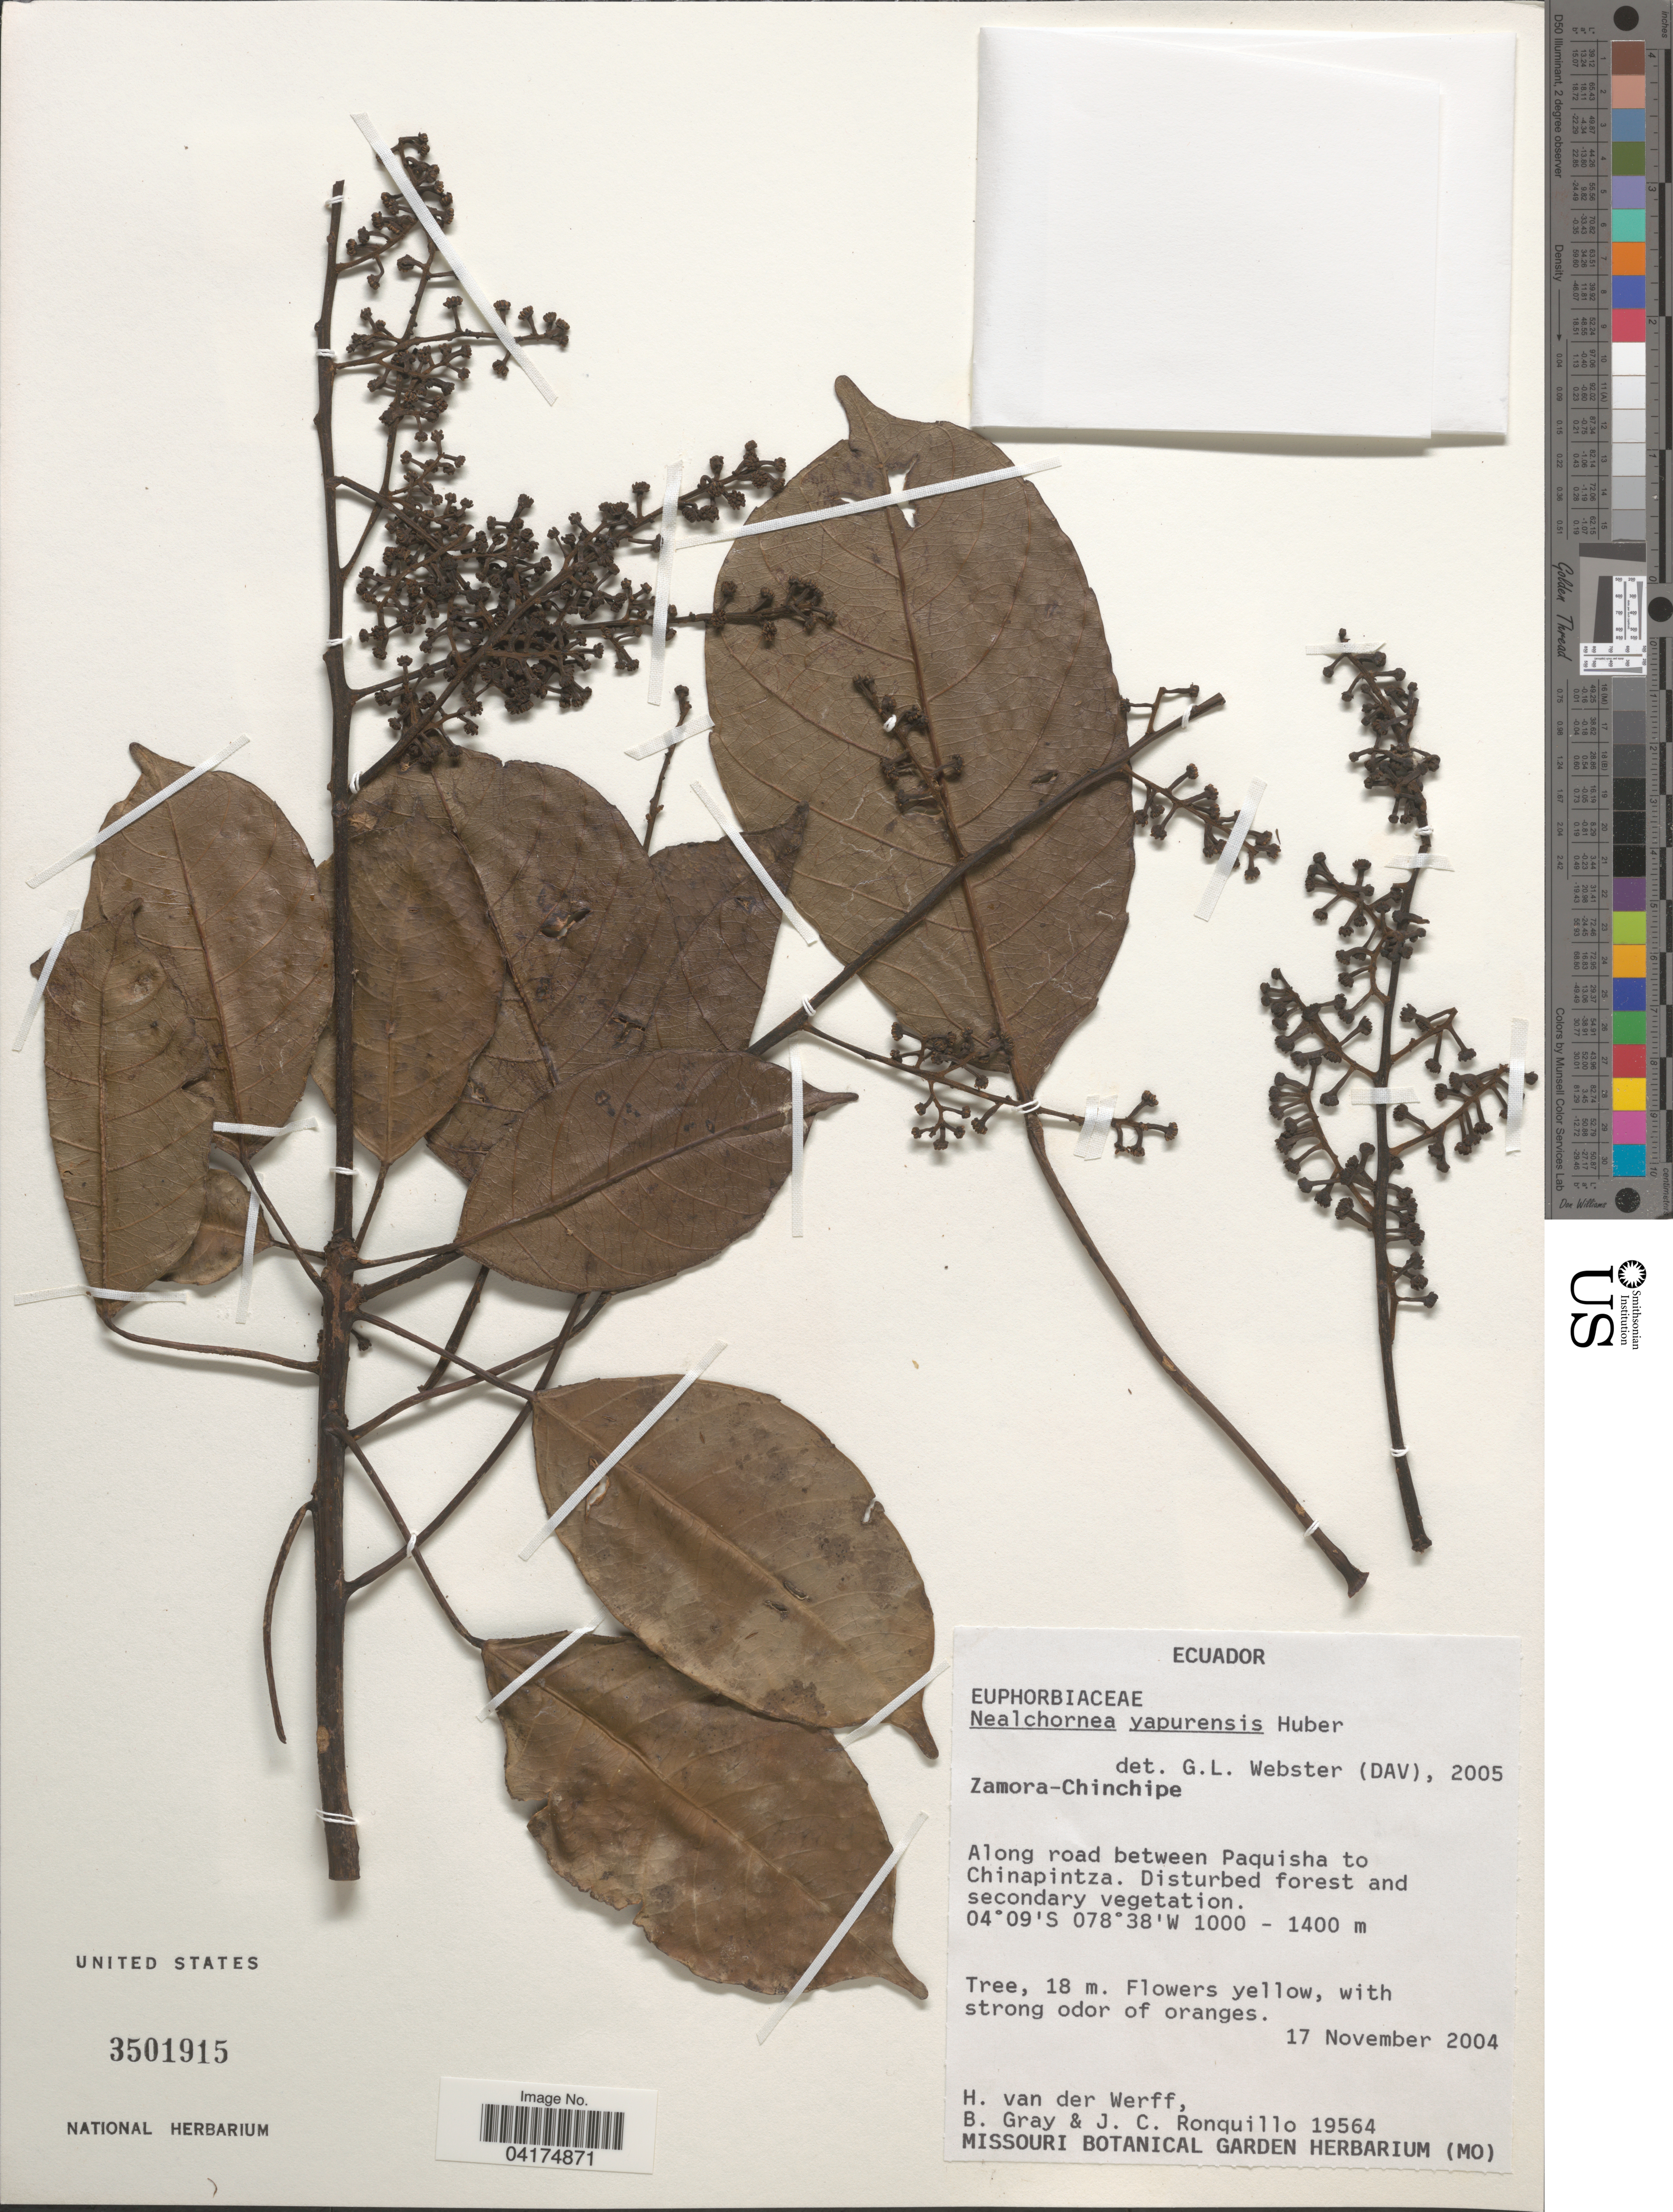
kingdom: Plantae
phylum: Tracheophyta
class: Magnoliopsida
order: Malpighiales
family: Euphorbiaceae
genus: Nealchornea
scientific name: Nealchornea yapurensis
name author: Huber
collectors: H. van der Werff, B. Gray & J. Ronquillo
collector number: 19564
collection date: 2004-11-17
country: Ecuador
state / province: Zamora-Chinchipe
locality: Along road between Paquisha to Chinapintza.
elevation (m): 1000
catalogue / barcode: US 3501915